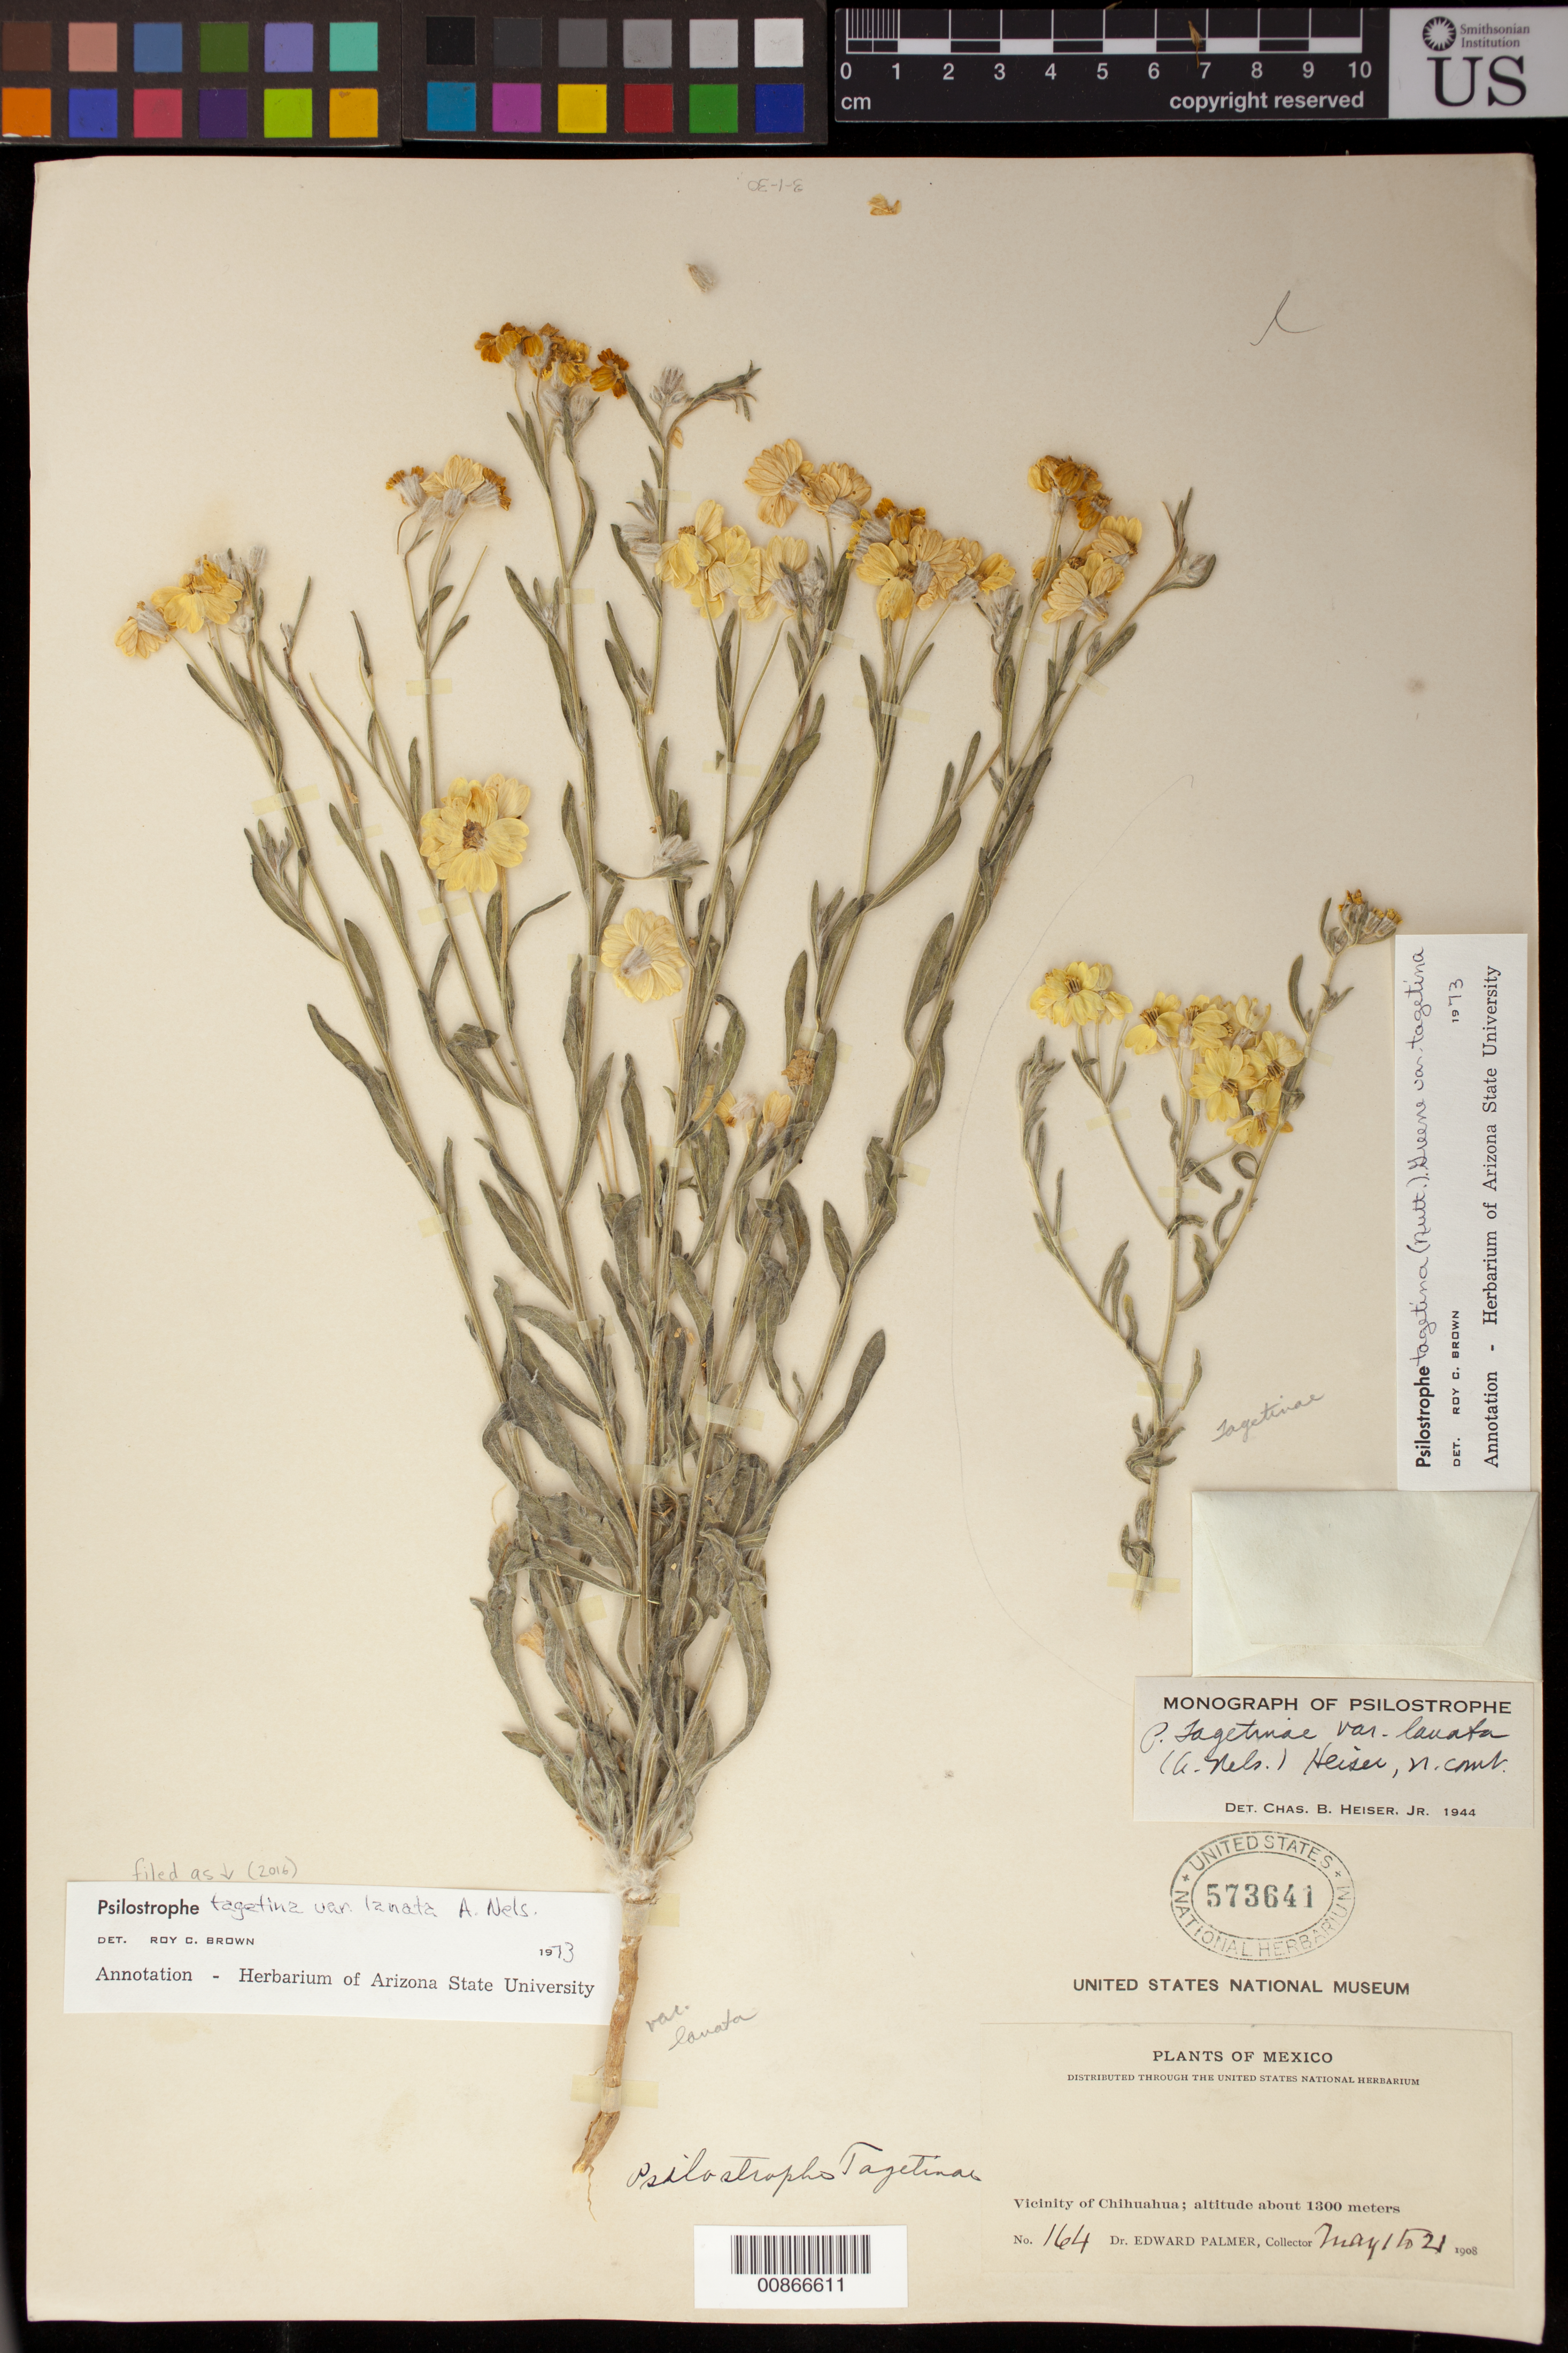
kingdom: Plantae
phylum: Tracheophyta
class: Magnoliopsida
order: Asterales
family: Asteraceae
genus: Psilostrophe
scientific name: Psilostrophe tagetina var. lanata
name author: A. Nelson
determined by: Brown, Roy C.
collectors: E. Palmer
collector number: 164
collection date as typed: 01 May 1908 to 21 May 1908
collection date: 1908-05-01/1908-05-21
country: Mexico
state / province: Chihuahua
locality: Vicinity of Chihuahua.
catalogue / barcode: US 573641